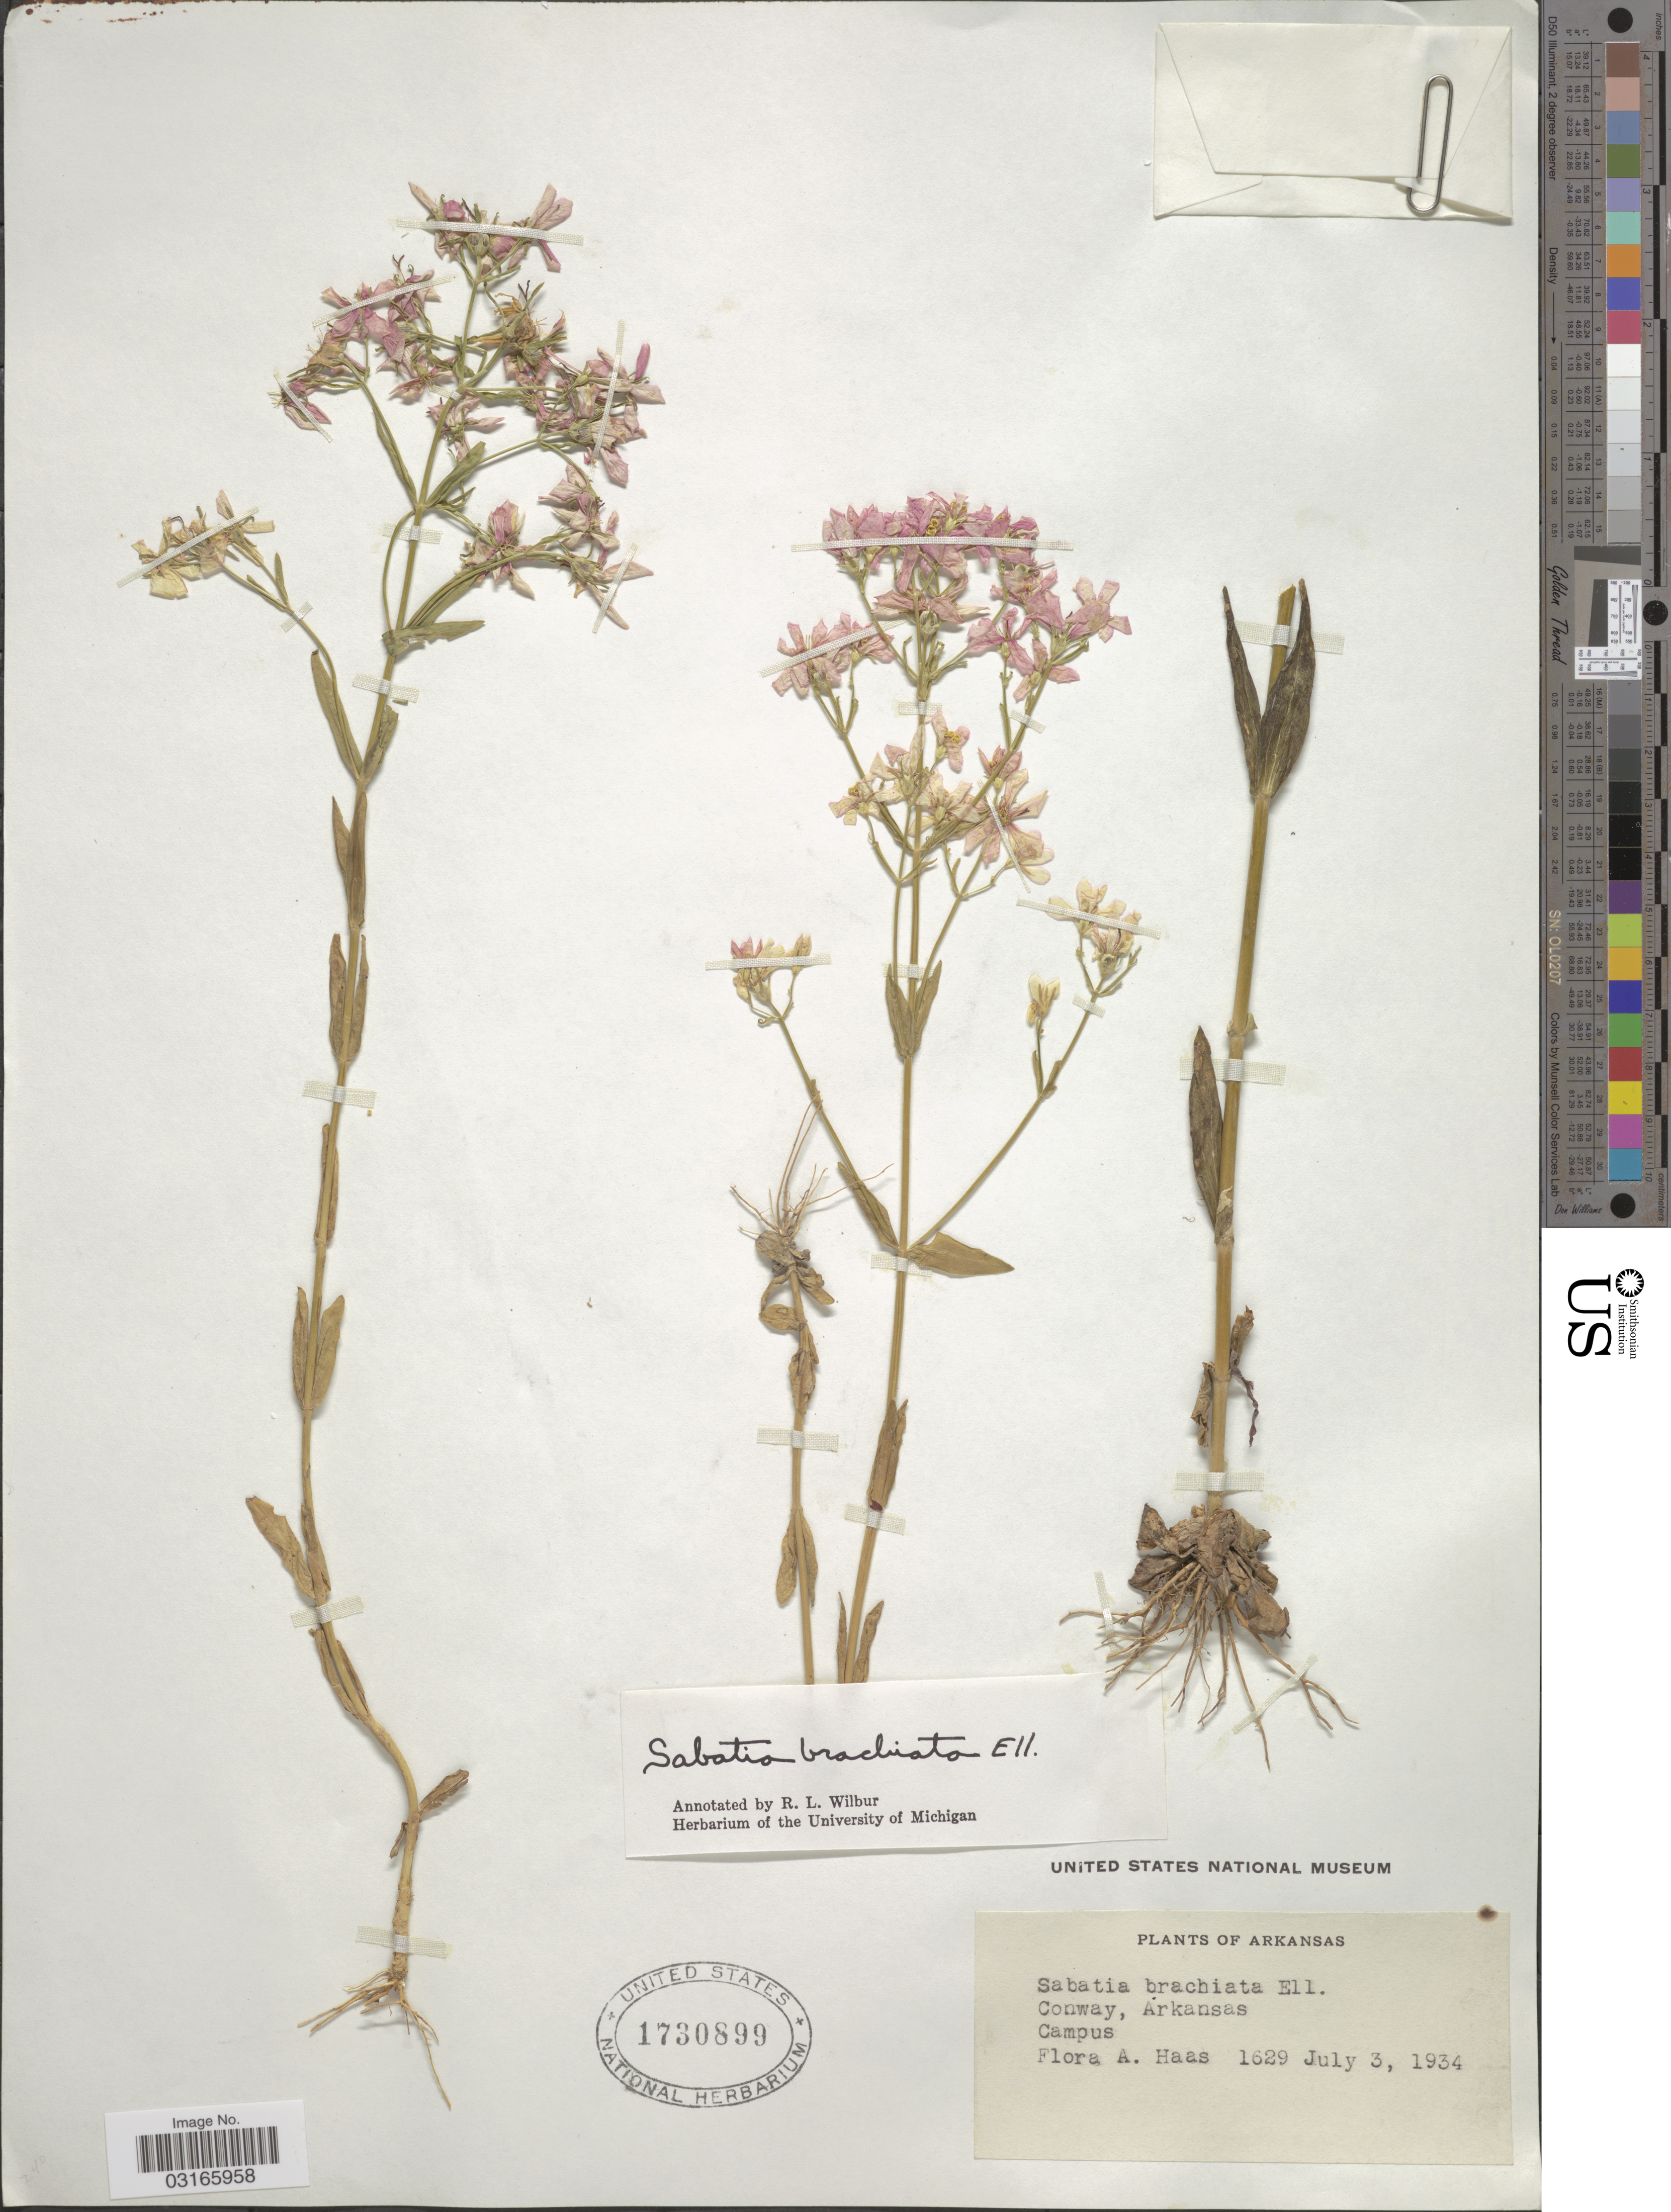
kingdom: Plantae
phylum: Tracheophyta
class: Magnoliopsida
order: Gentianales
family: Gentianaceae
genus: Sabatia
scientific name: Sabatia brachiata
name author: Elliott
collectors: A. Haas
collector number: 1629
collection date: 1934-07-03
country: United States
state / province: Arkansas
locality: Conway, Arkansas, Campus.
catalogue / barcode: US 1730899